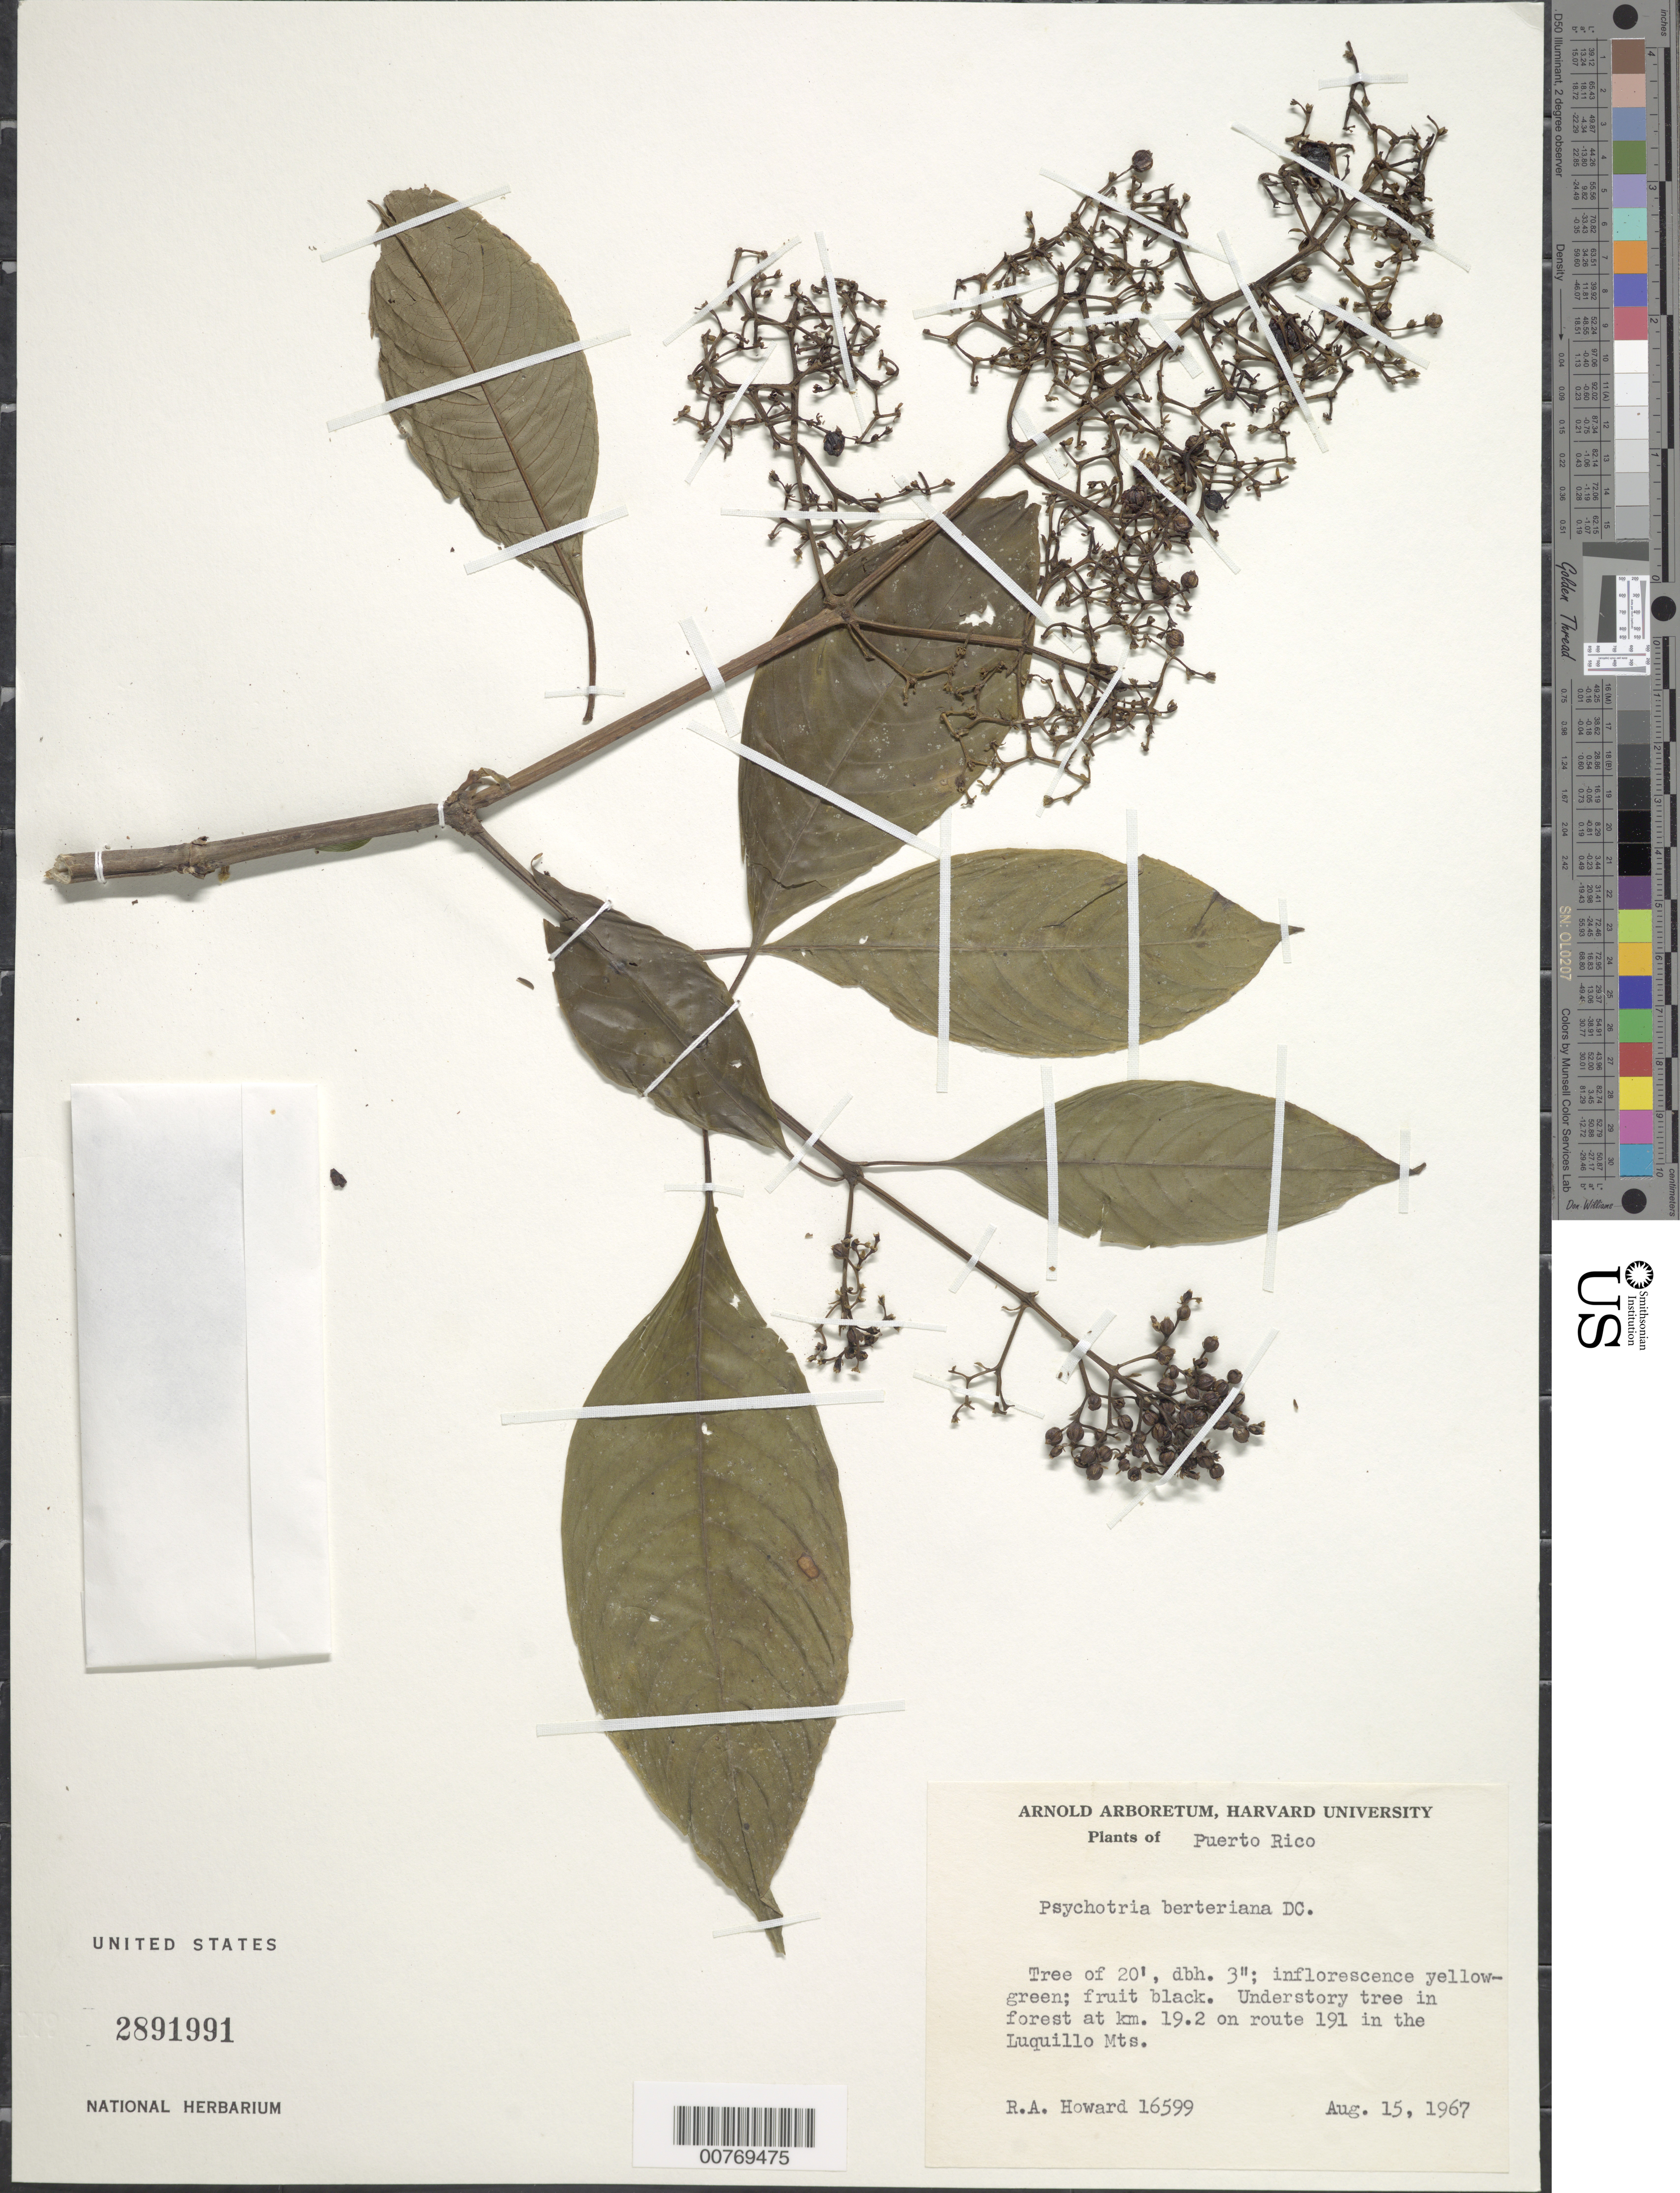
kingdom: Plantae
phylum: Tracheophyta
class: Magnoliopsida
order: Gentianales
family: Rubiaceae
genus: Psychotria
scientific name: Psychotria berteroana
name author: DC.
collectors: R. A. Howard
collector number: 16599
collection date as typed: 15 Aug 1967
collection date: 1967-08-15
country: Puerto Rico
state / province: Luquillo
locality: Km 19.2 on route 191 in the Luquillo Mts.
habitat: Understory tree in forest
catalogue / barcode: US 2891991